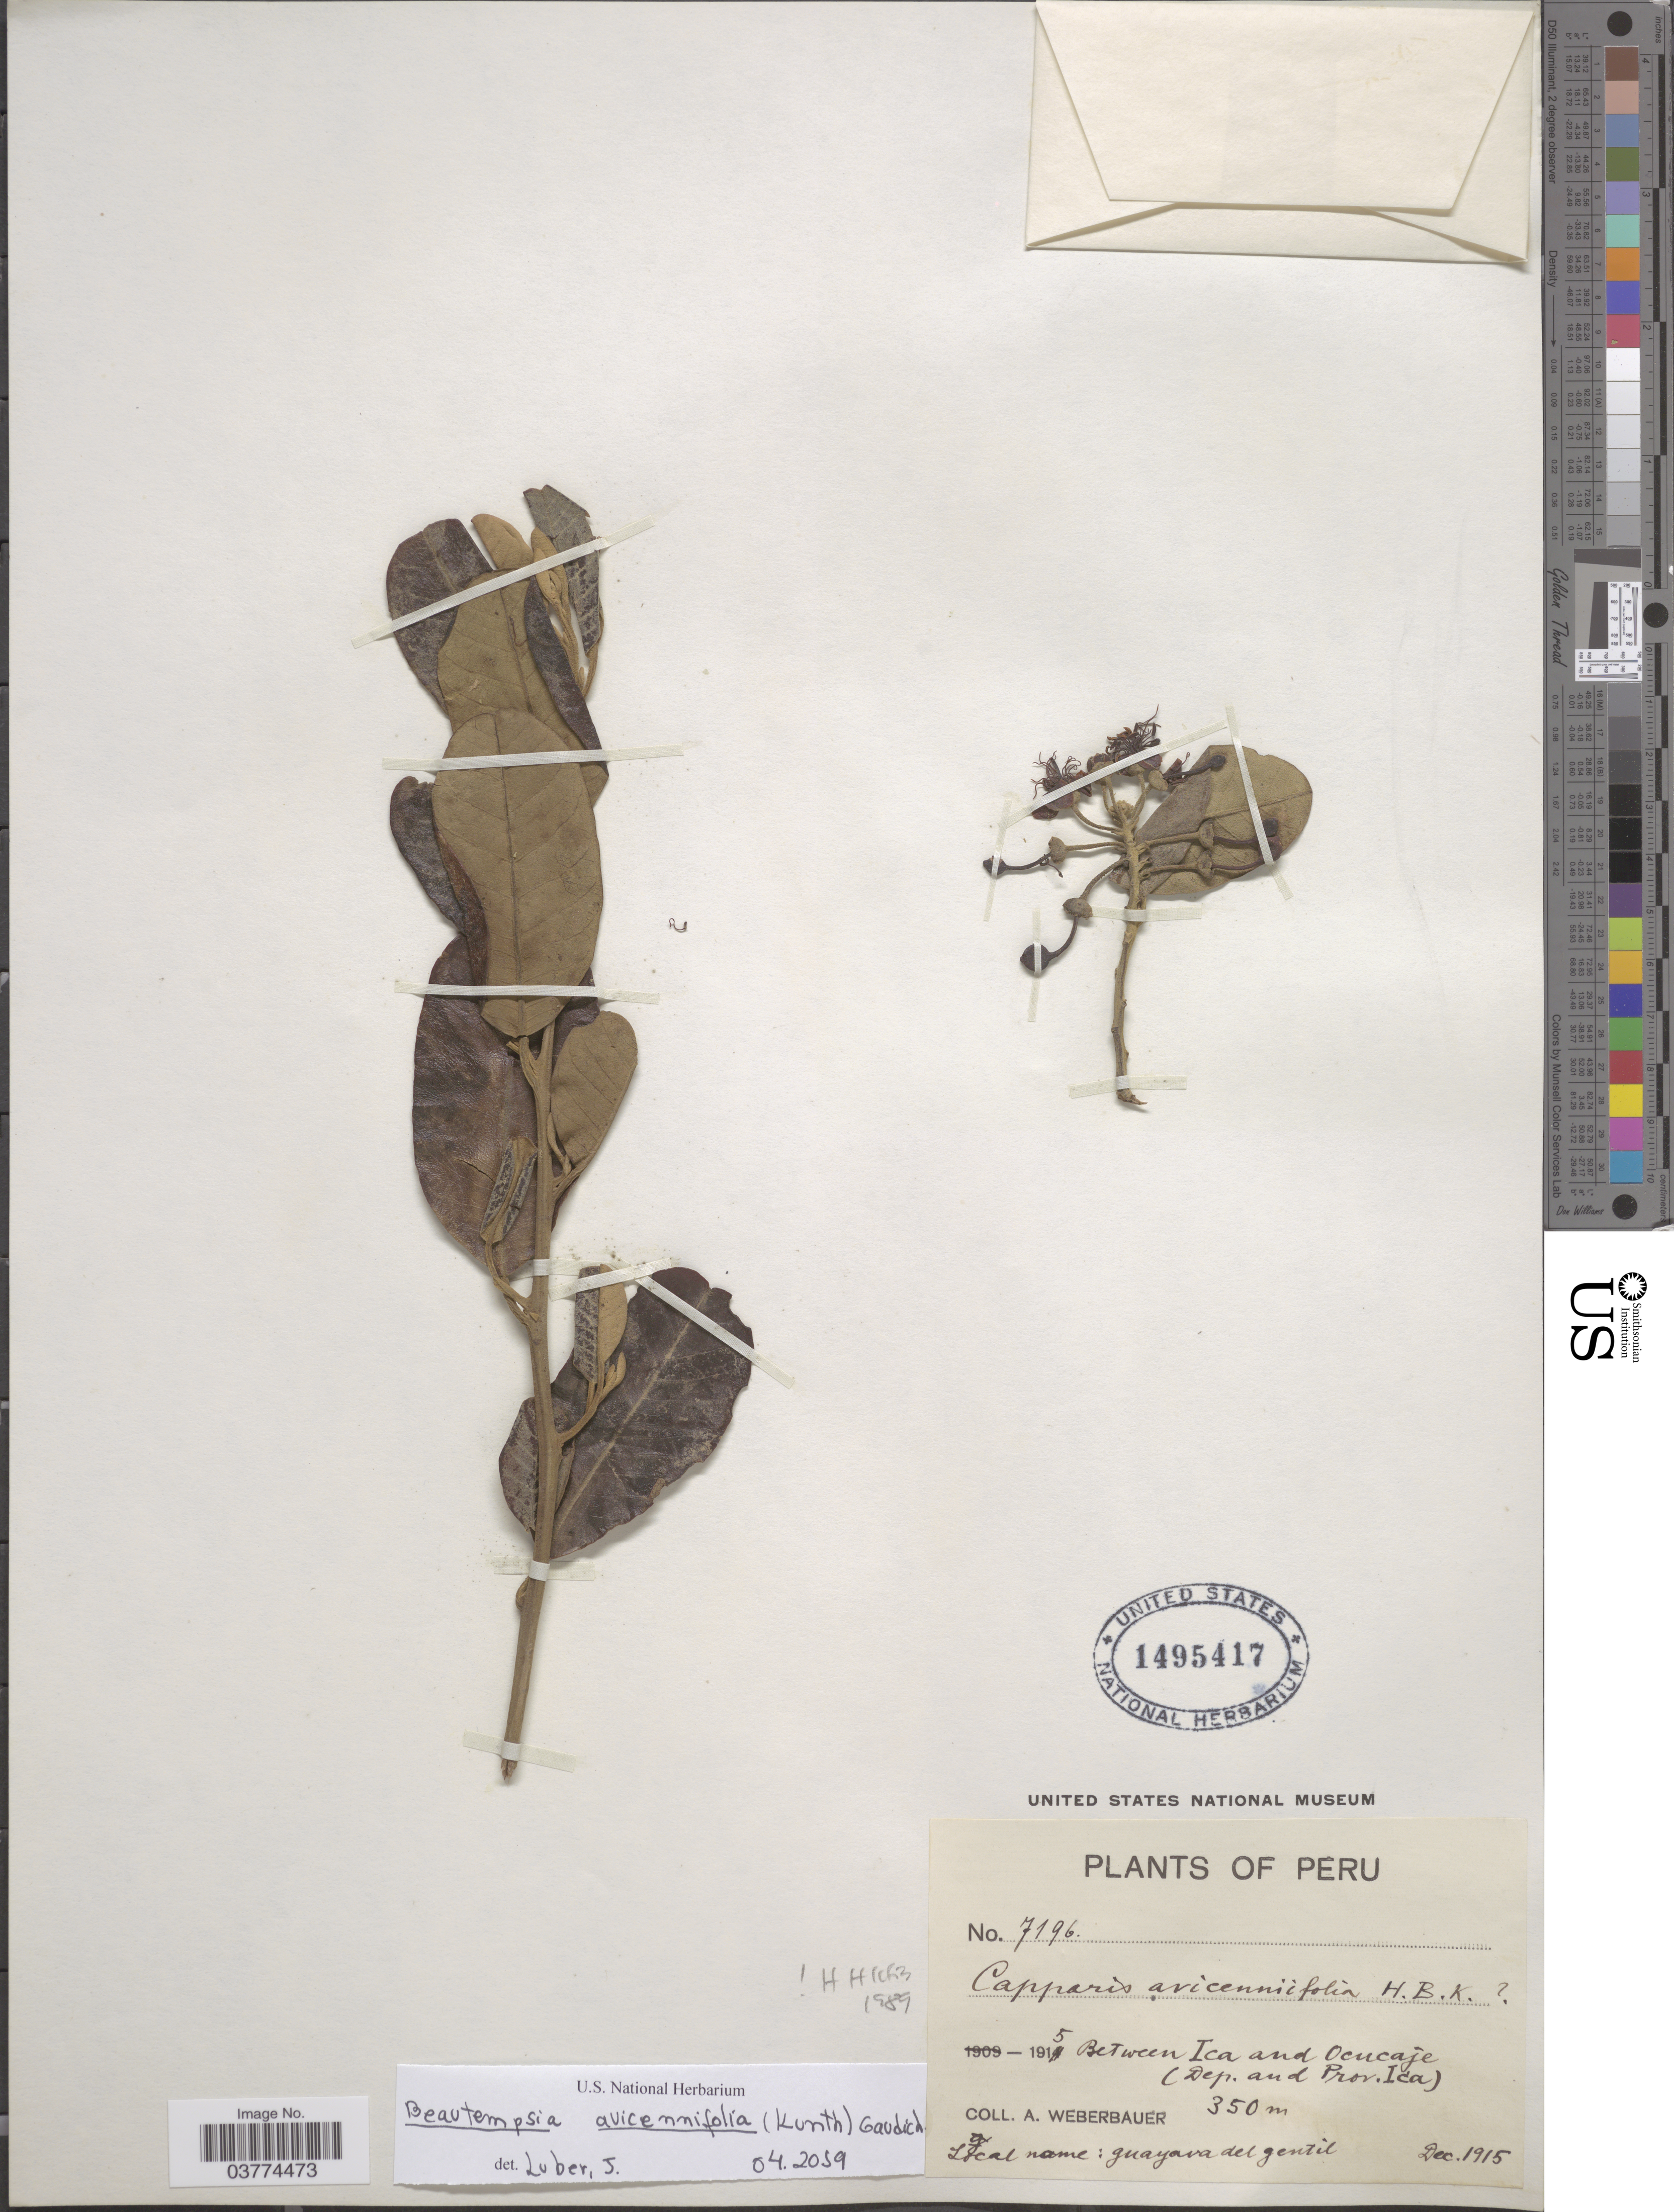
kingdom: Plantae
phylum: Tracheophyta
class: Magnoliopsida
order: Brassicales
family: Capparaceae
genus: Beautempsia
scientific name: Beautempsia avicenniifolia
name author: (Kunth) Gaudich.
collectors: A. Weberbauer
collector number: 7196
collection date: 1915-12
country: Peru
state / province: Ica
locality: Between Ica and Ocucaje (Dep. and Prov. Ica).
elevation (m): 350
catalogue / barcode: US 1495417